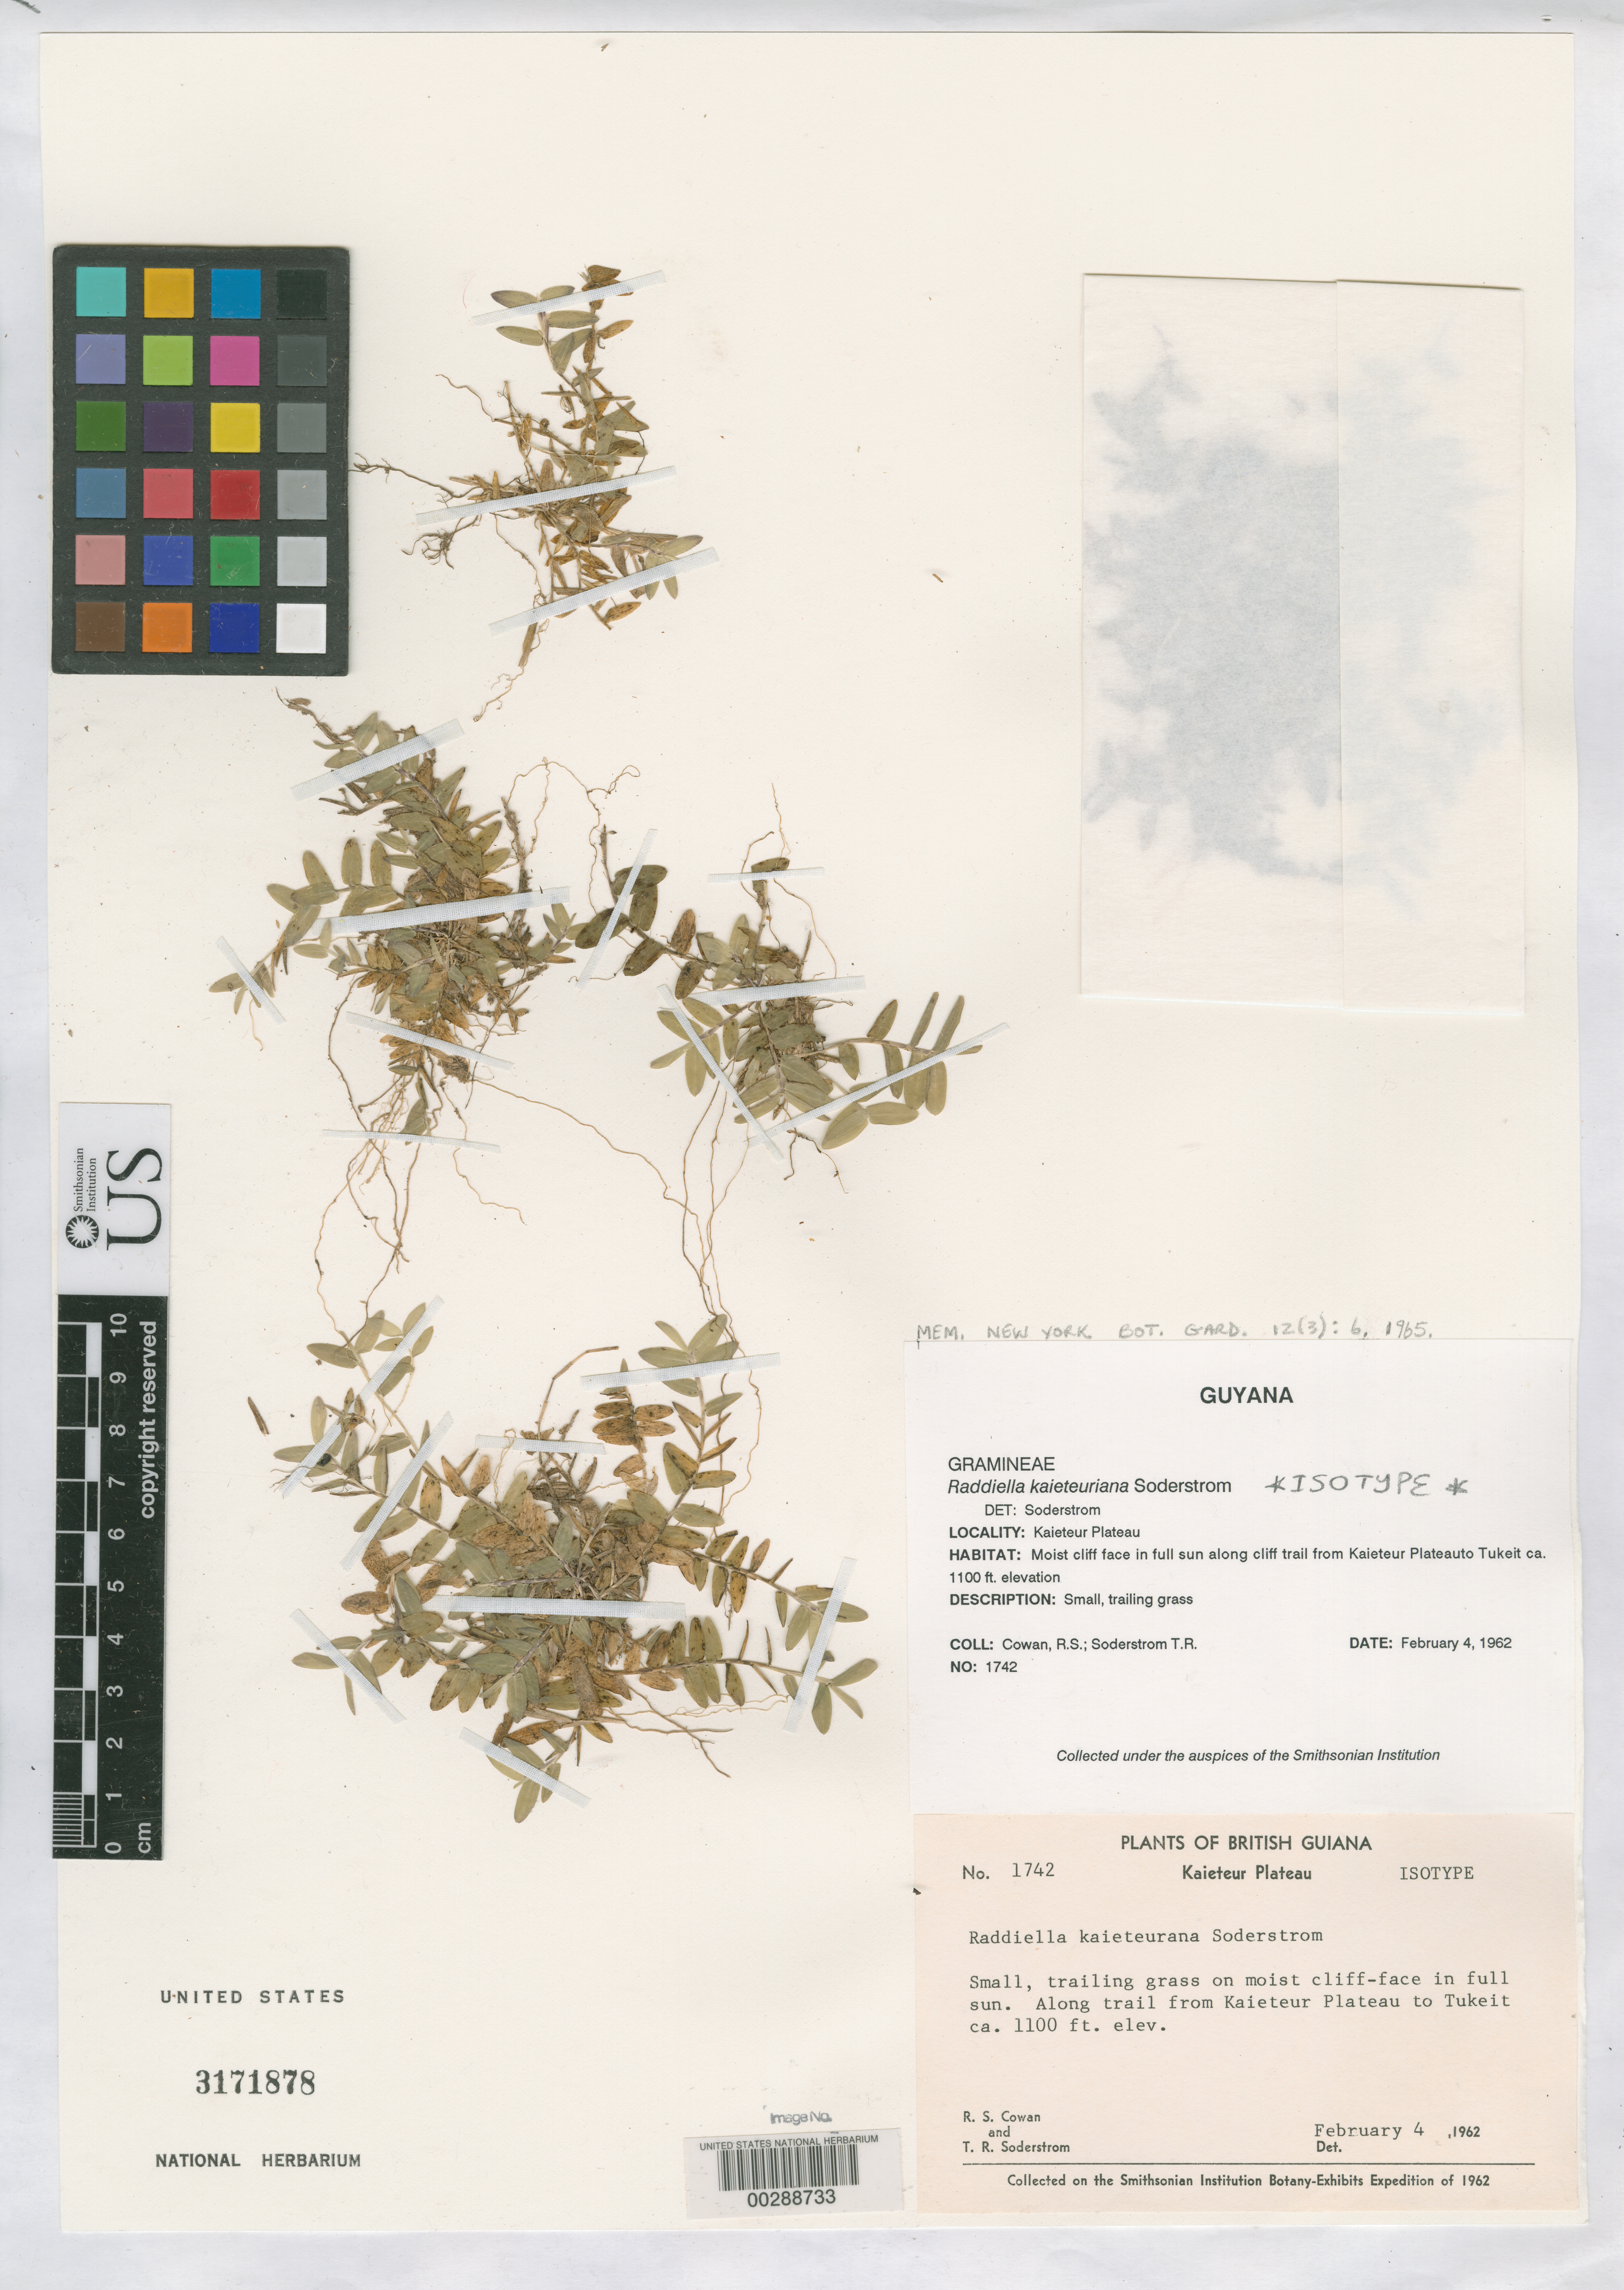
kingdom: Plantae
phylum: Tracheophyta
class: Liliopsida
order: Poales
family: Poaceae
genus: Raddiella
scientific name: Raddiella kaieteurana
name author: Soderstr.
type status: Isotype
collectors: R. S. Cowan & T. R. Soderstrom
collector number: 1742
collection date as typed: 04 Feb 1962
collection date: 1962-02-04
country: Guyana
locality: Kaieteur Plateau, along trail from Kaieteur Plateau to Tukeit, Essequi.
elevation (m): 305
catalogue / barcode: US 3171878